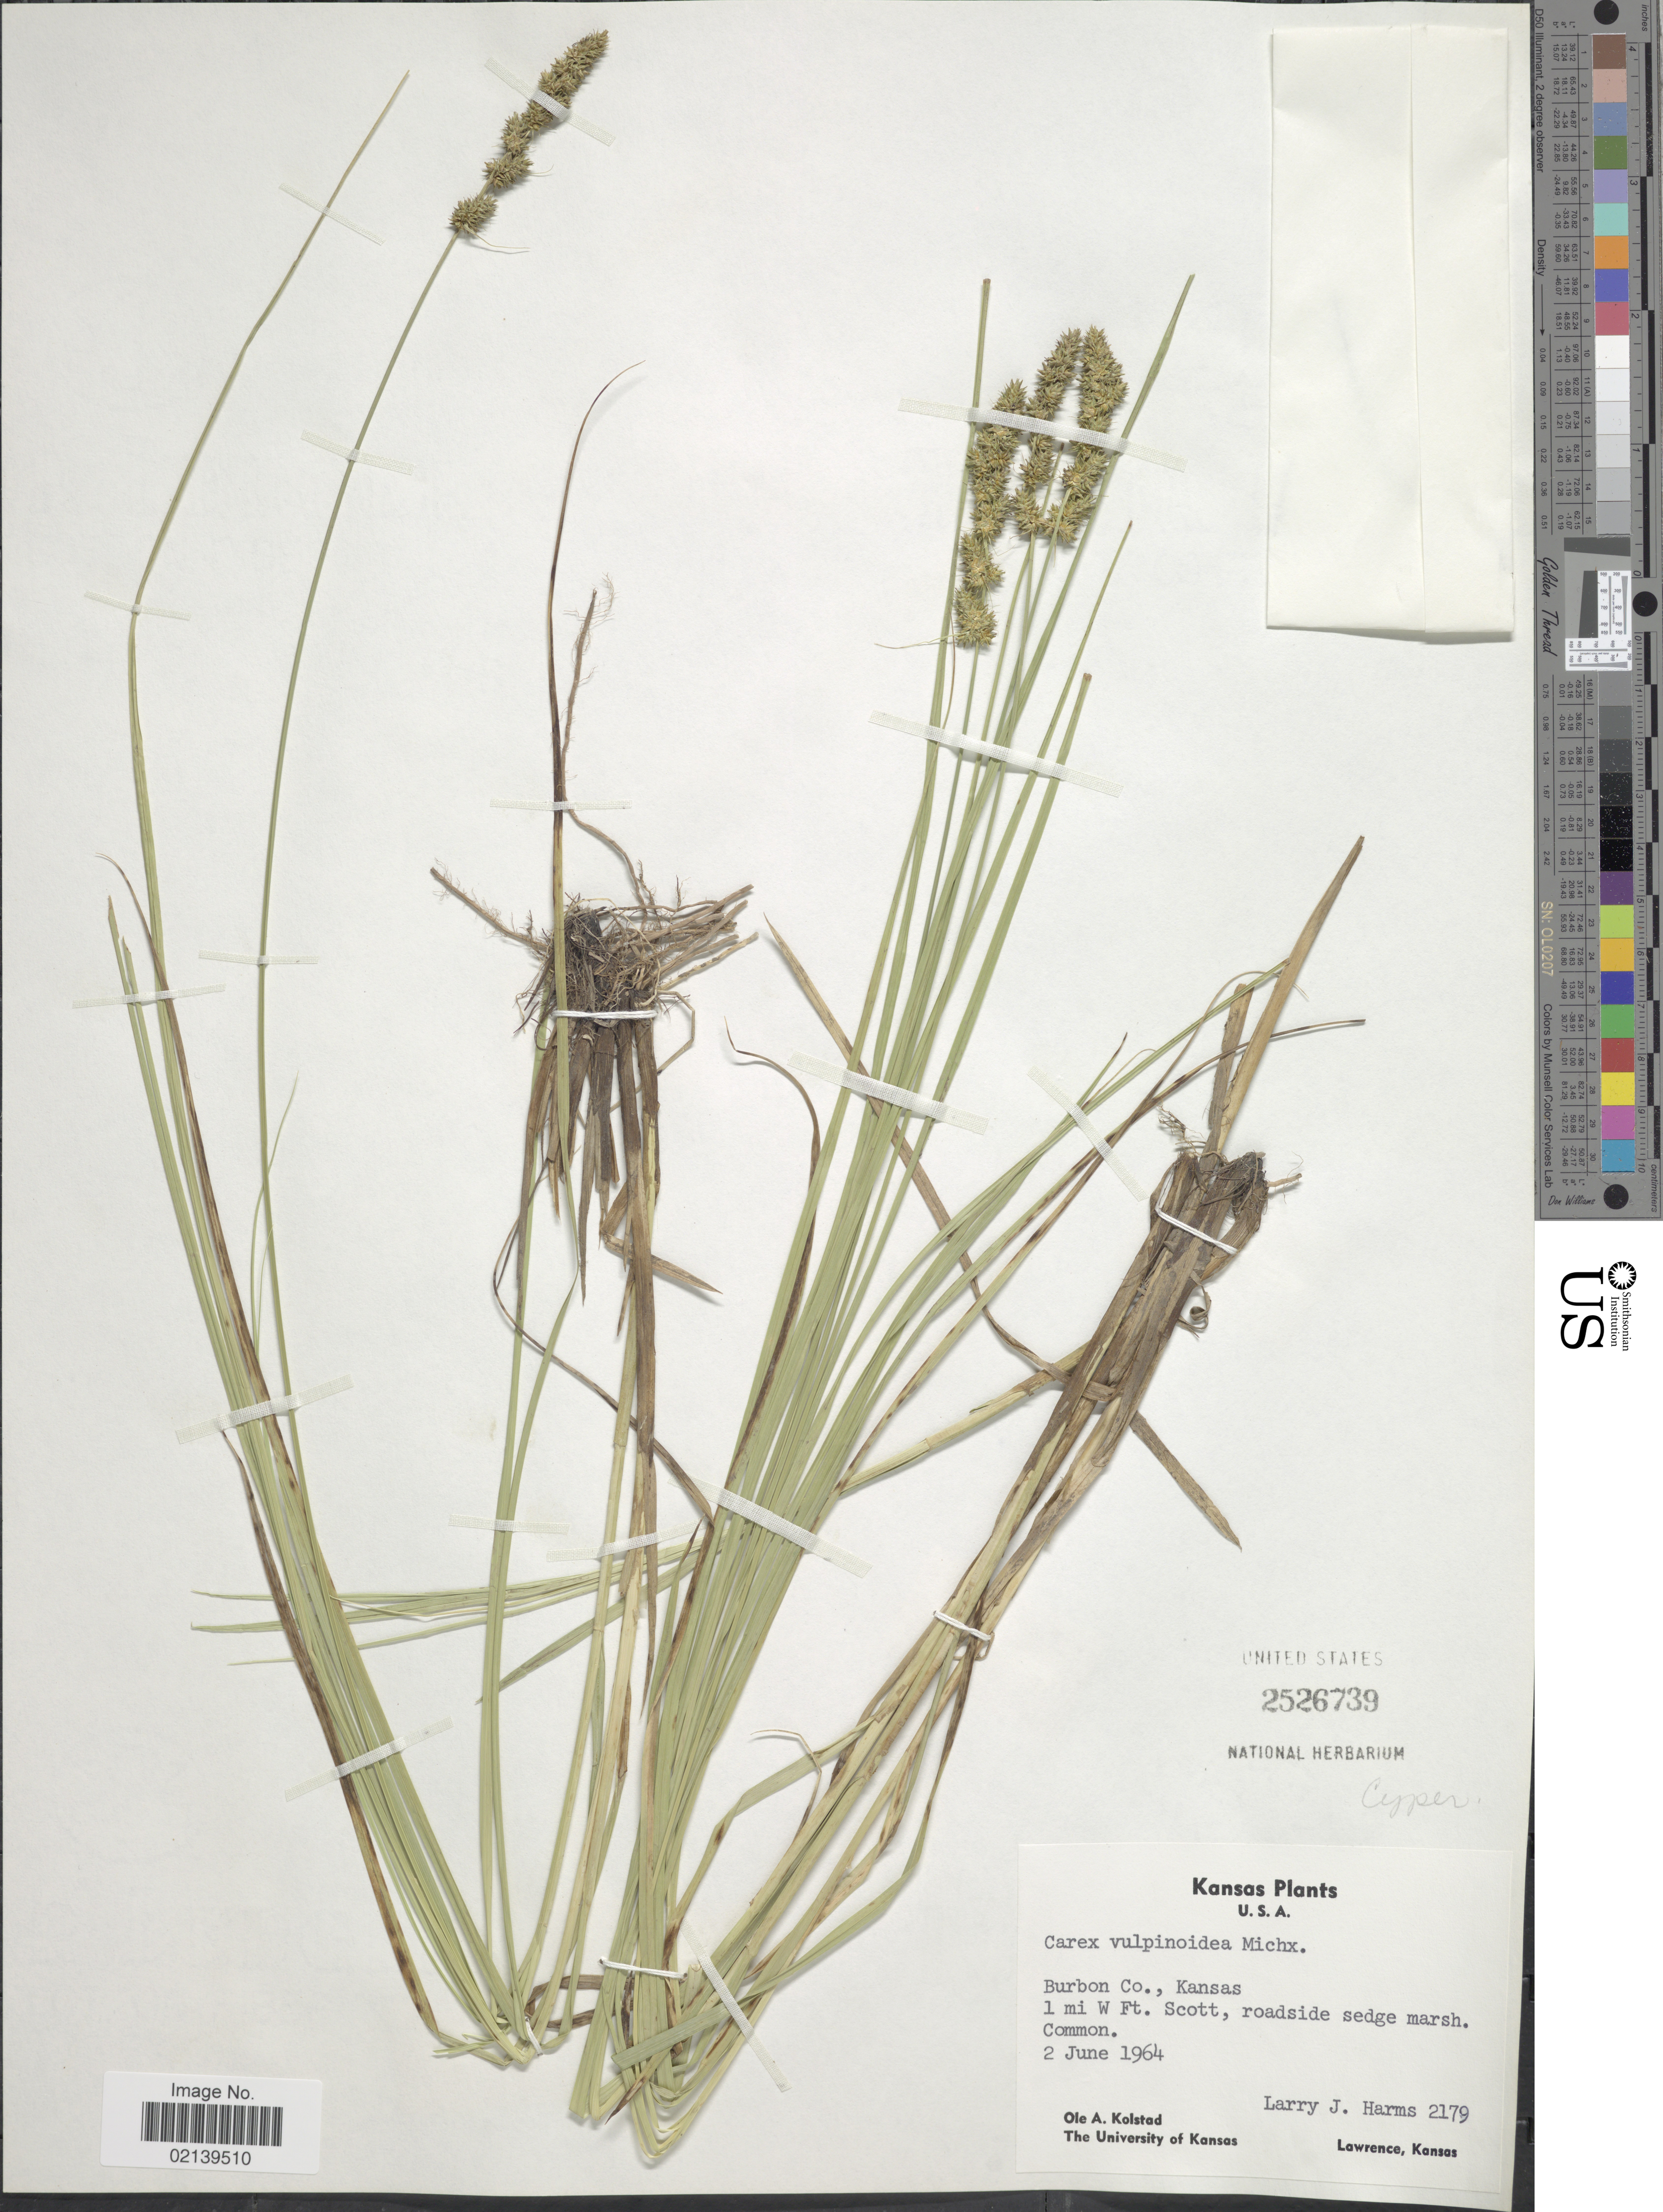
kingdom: Plantae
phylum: Tracheophyta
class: Liliopsida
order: Poales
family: Cyperaceae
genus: Carex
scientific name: Carex vulpinoidea Michx.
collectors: L. Harms & O. Kolstad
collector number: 2179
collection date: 1964-06-02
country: United States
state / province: Kansas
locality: Burbon Co., Kansas, 1 mi W Ft. Scott, roadside sedge marsh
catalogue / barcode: US 2526739